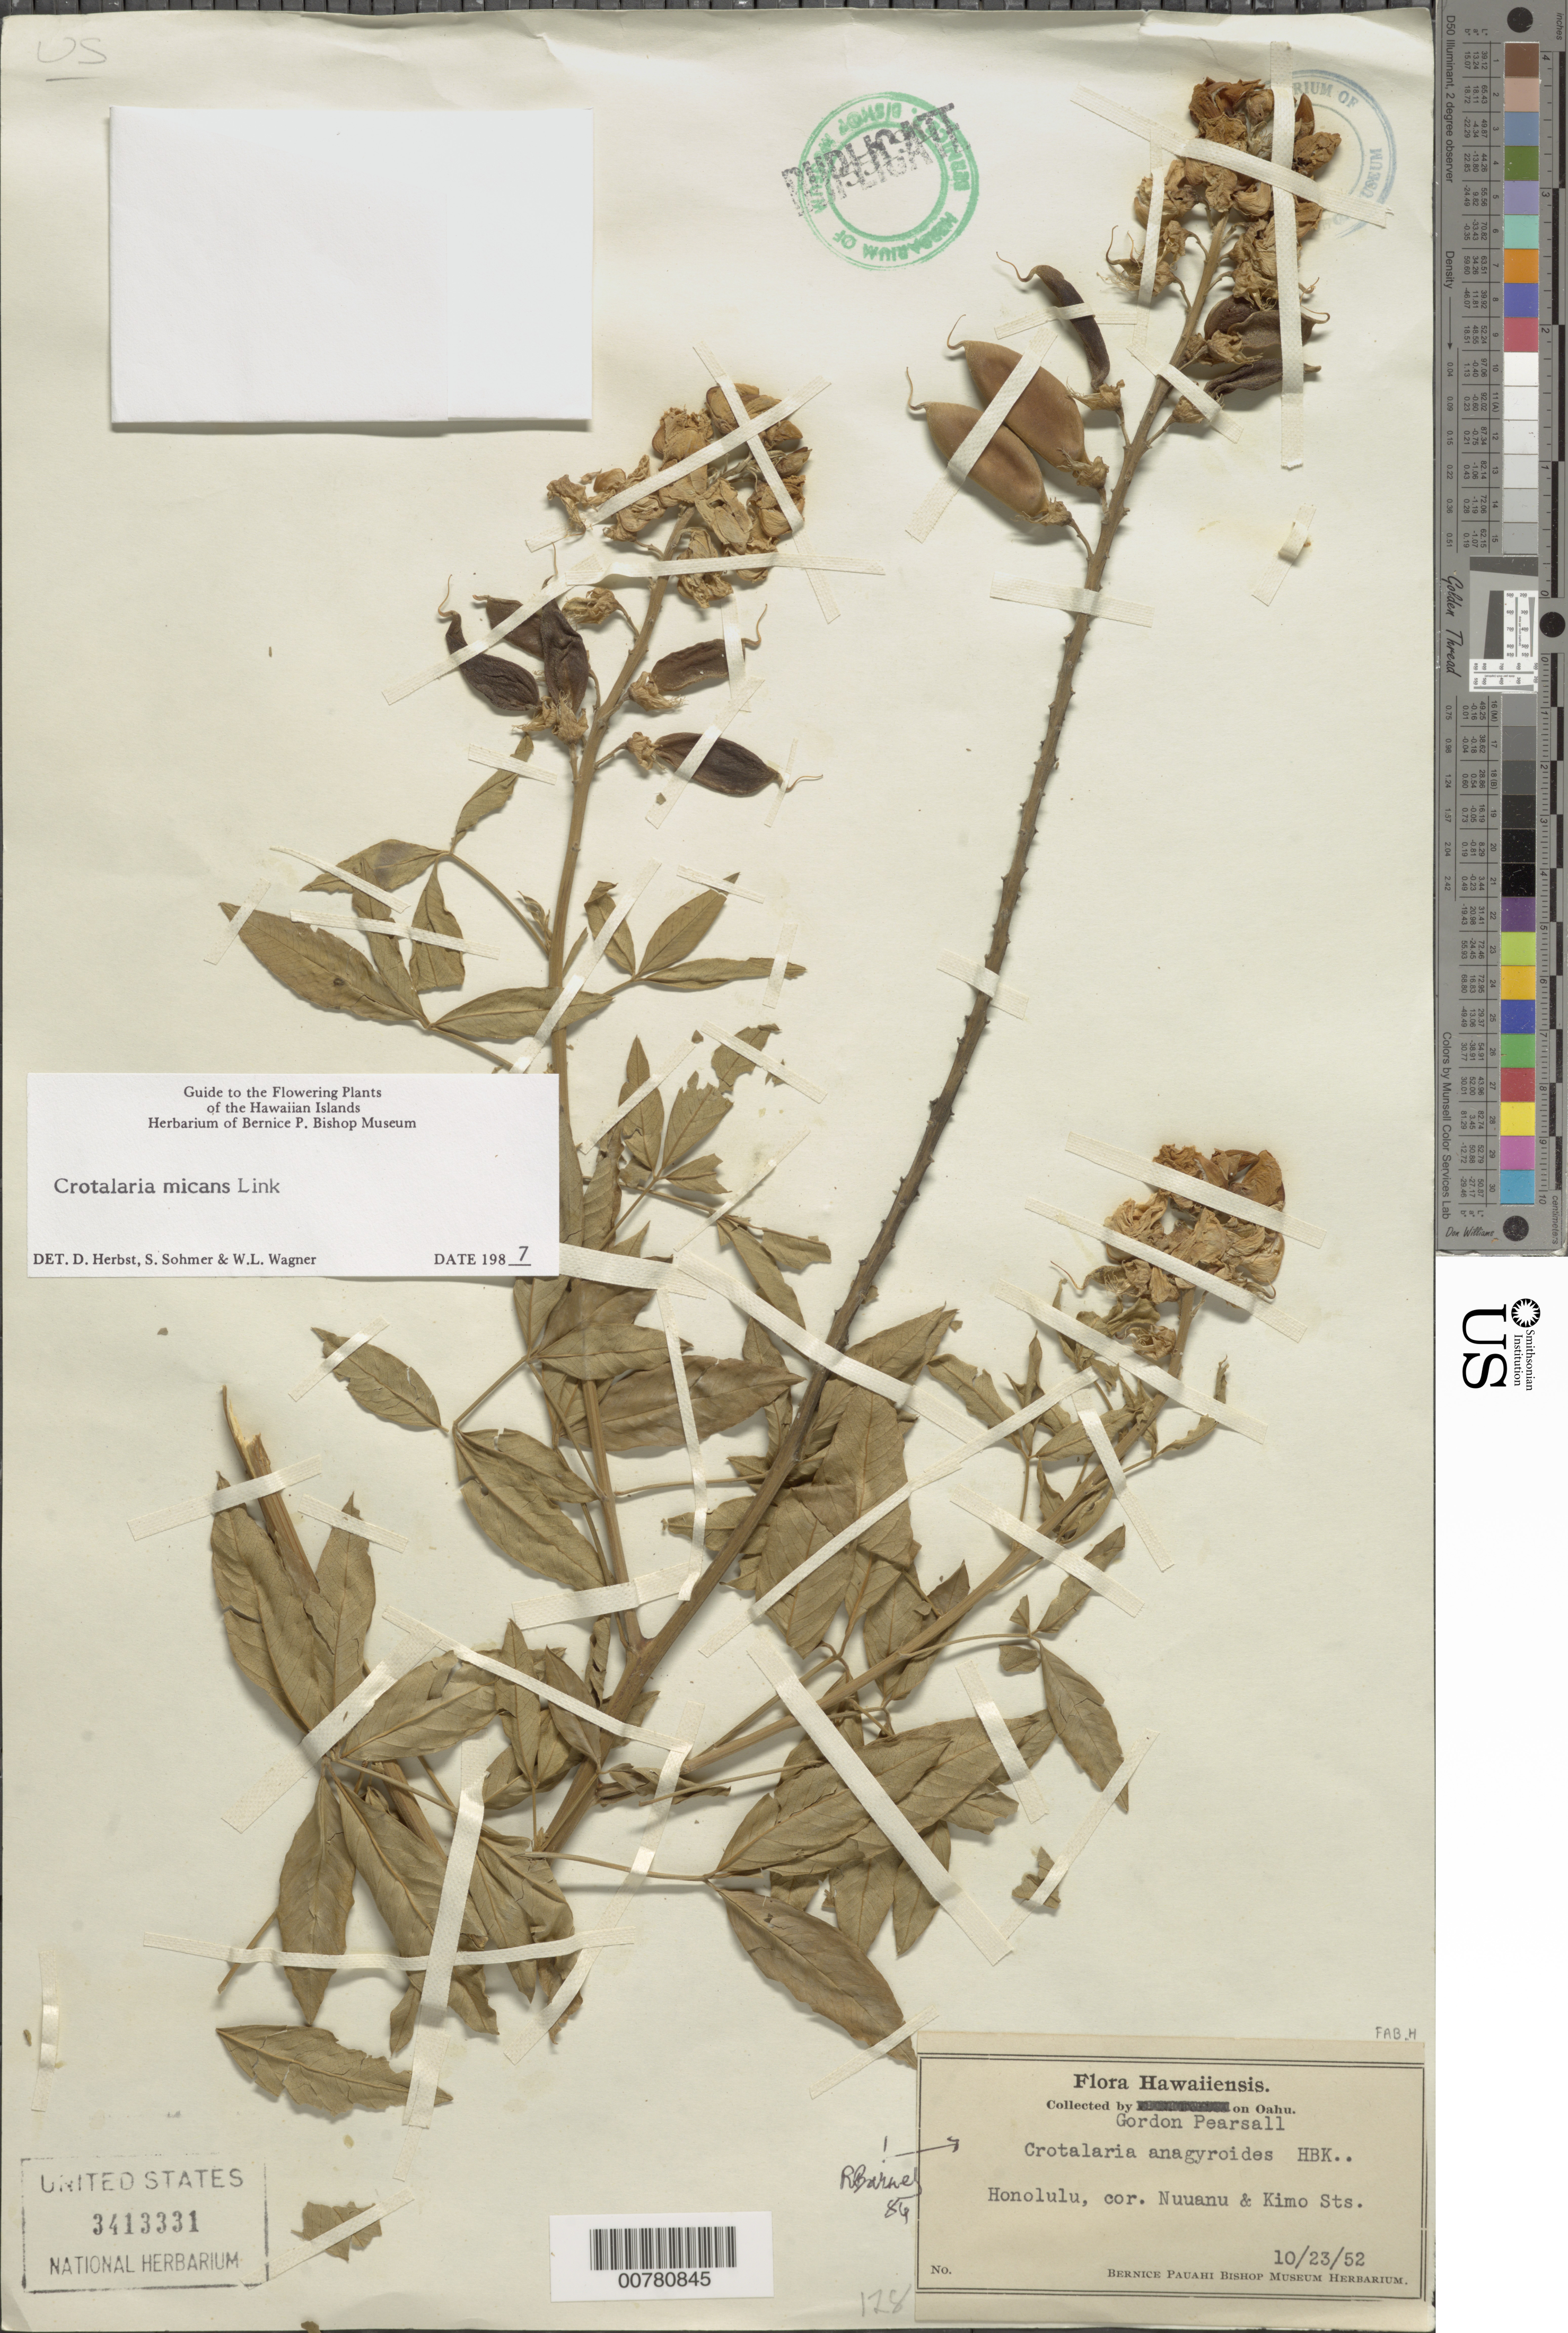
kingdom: Plantae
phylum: Tracheophyta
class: Magnoliopsida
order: Fabales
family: Fabaceae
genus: Crotalaria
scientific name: Crotalaria micans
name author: Link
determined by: Herbst, D. R.; Sohmer, S. H.; Wagner, W. L.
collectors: G. Pearsall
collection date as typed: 23 Oct 1952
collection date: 1952-10-23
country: United States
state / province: Hawaii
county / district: Honolulu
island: Oahu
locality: Honolulu, cor. Nuuanu & Kimo Sts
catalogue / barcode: US 3413331